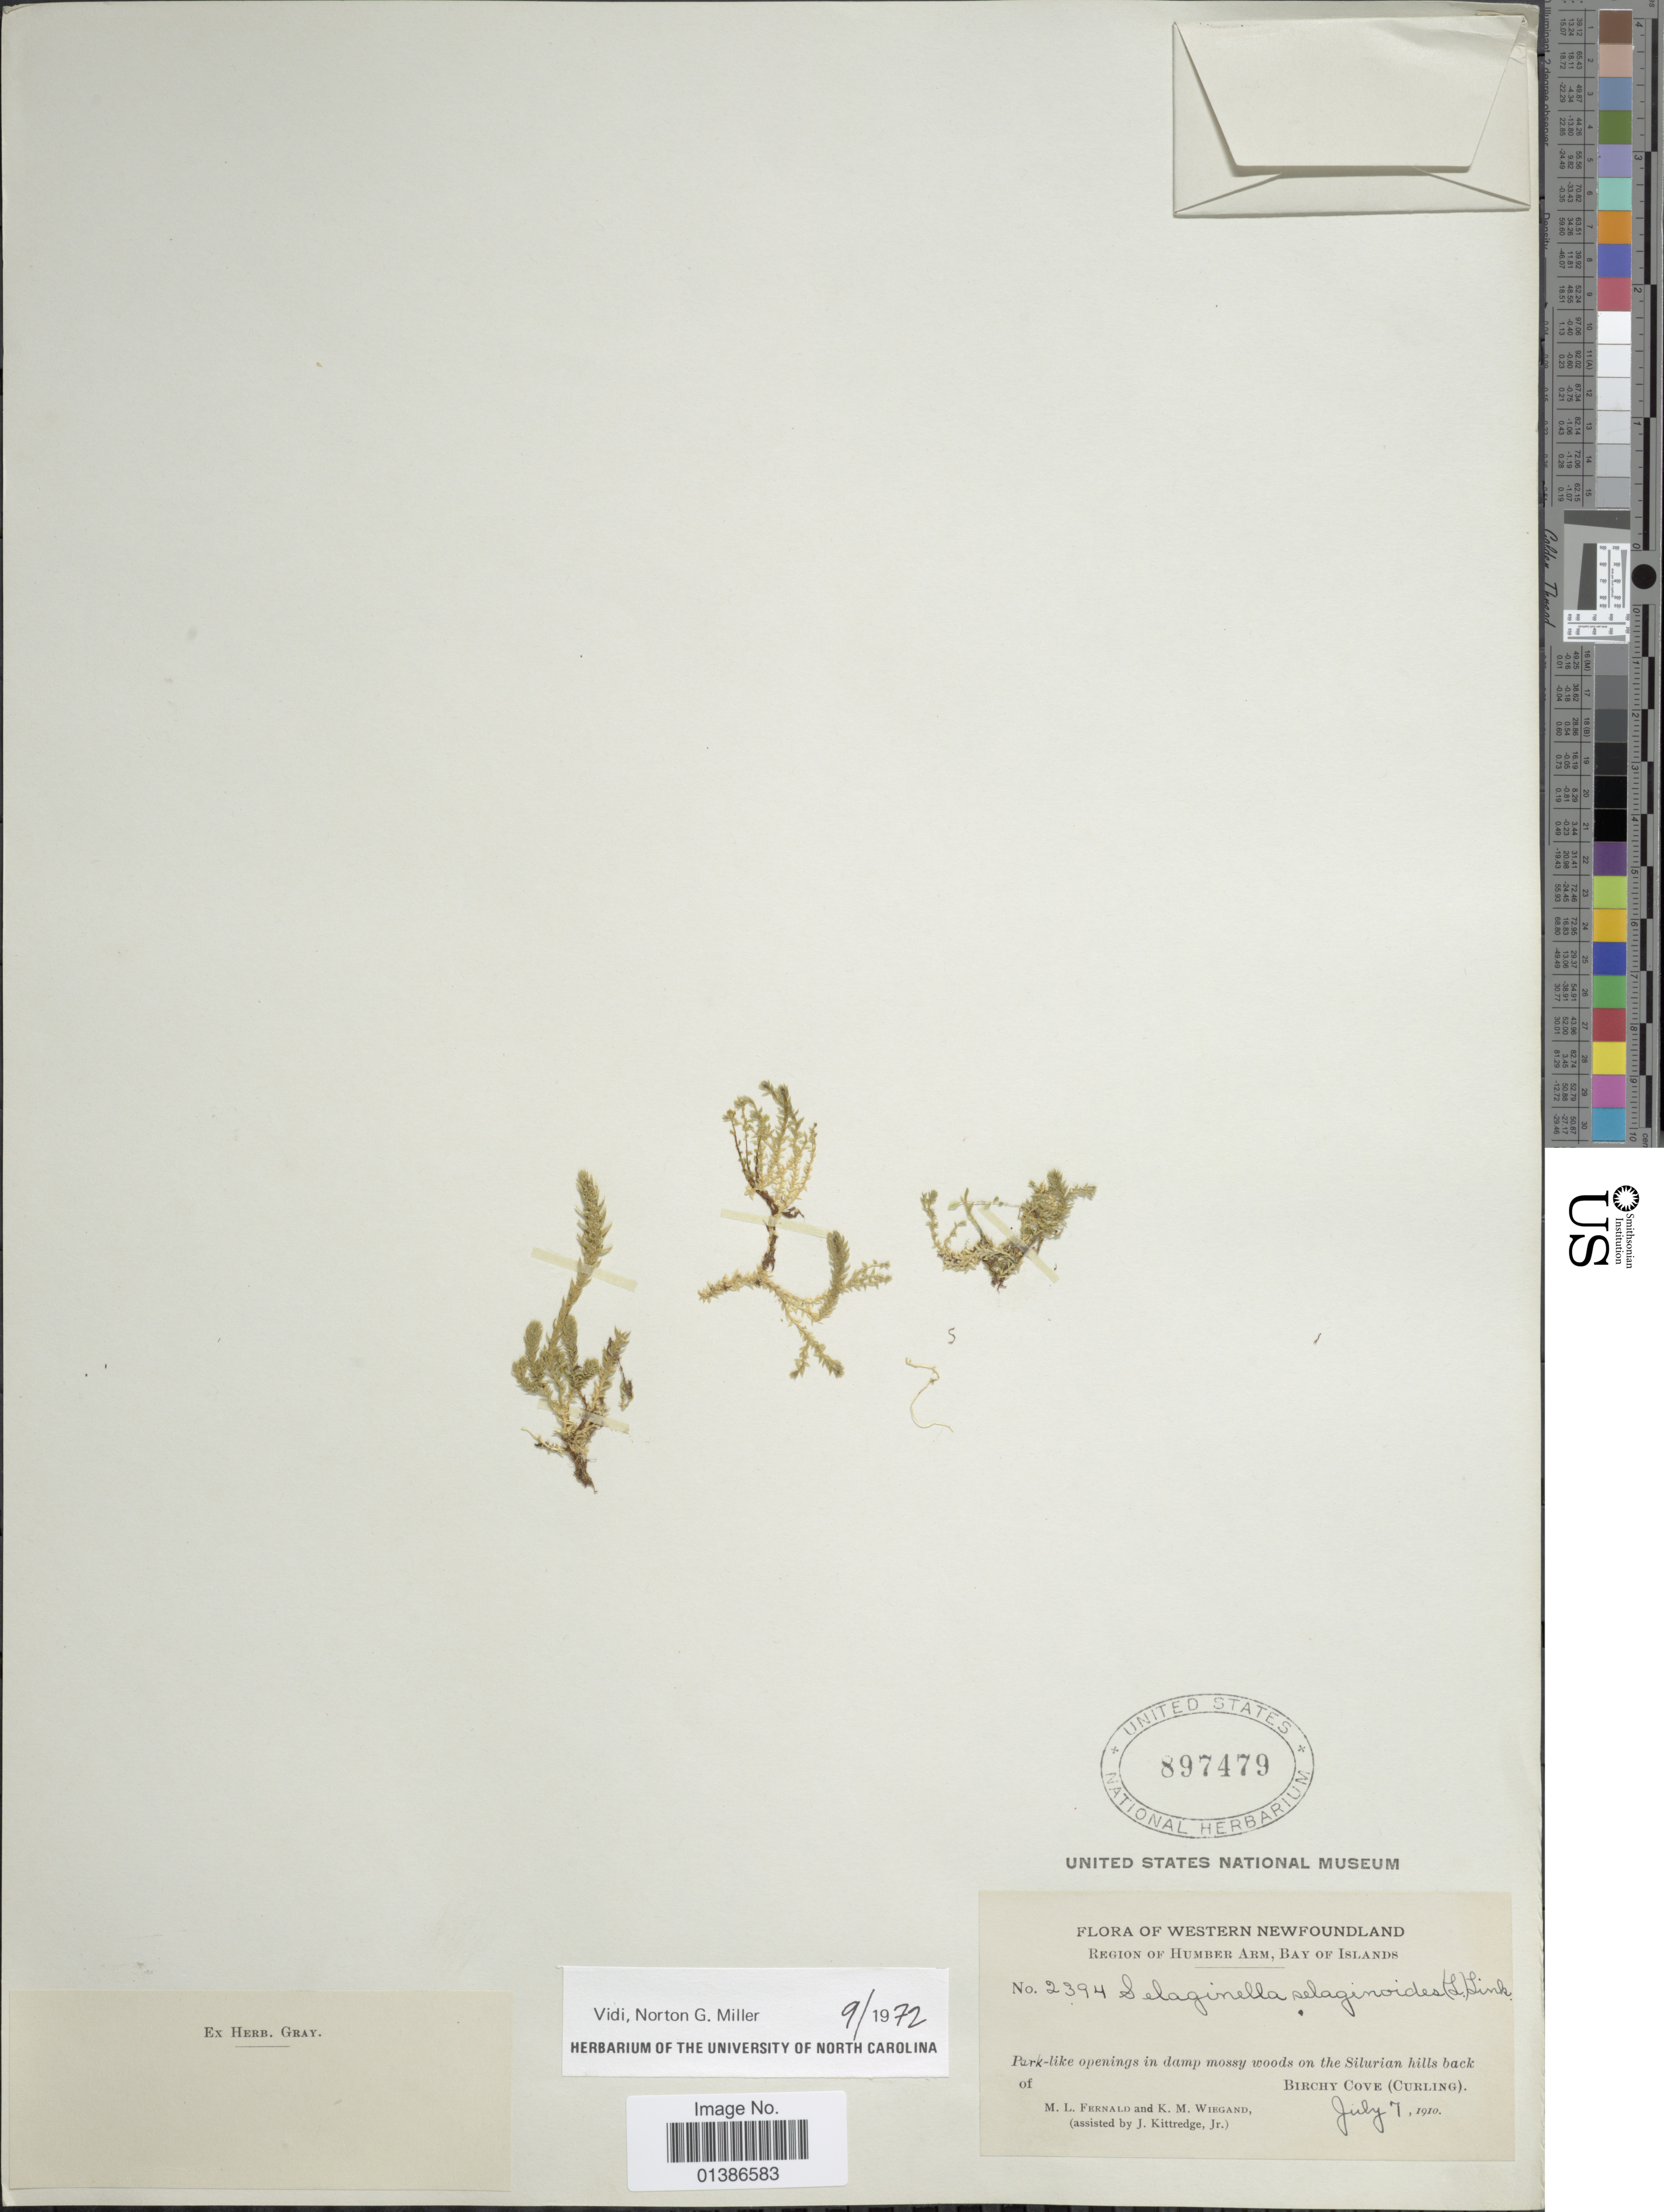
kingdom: Plantae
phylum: Tracheophyta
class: Lycopodiopsida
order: Selaginellales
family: Selaginellaceae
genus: Selaginella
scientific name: Selaginella selaginoides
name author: (L.) Link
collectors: M. L. Fernald, K. M. Wiegand & J. Kittredge Jr.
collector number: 2394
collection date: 1910-07-07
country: Canada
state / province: Newfoundland and Labrador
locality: Western Newfoundland. Region of Humber Arm, Bay of Islands. Park-like openings in damp mossy woods on the Silurian hills back Birchy Cove (Curling)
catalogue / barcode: US 897479